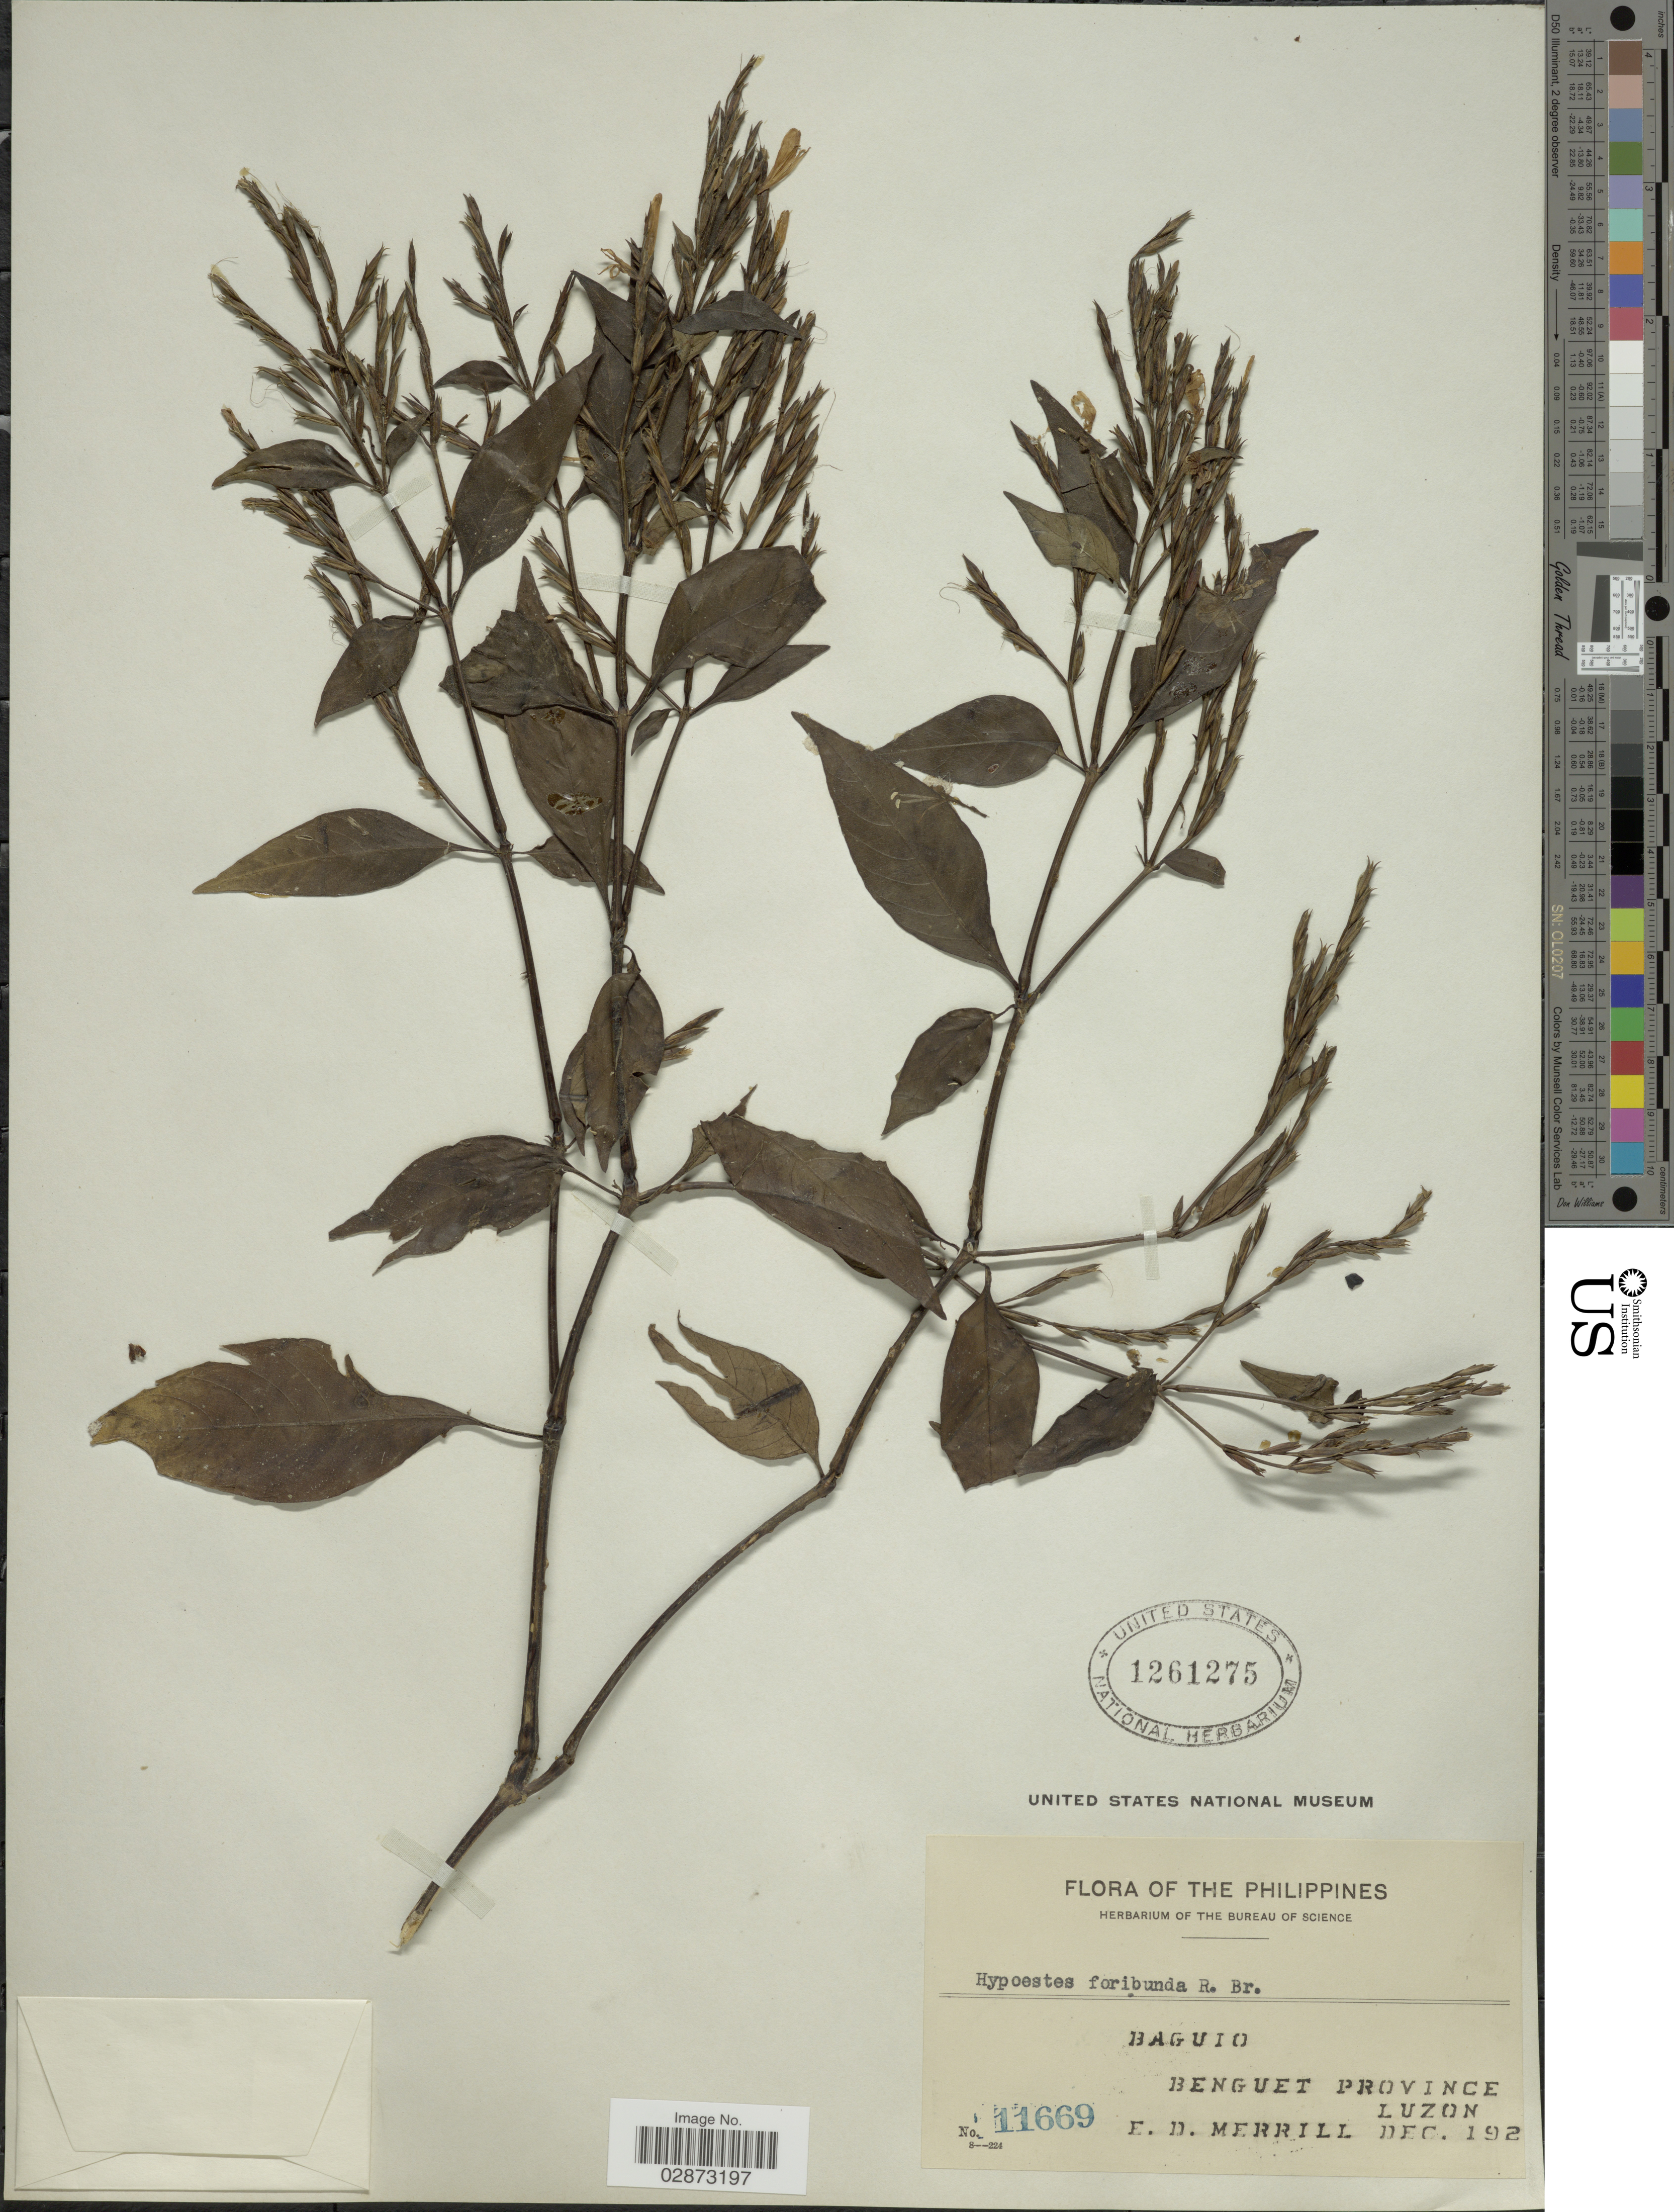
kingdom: Plantae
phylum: Tracheophyta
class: Magnoliopsida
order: Lamiales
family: Acanthaceae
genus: Hypoestes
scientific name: Hypoestes floribunda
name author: R. Br.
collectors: E. D. Merrill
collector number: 11669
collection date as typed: Dec. 192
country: Philippines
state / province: Cordillera (Administrative Region)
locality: Baguio. Benguet Province. Luzon.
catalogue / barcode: US 1261275